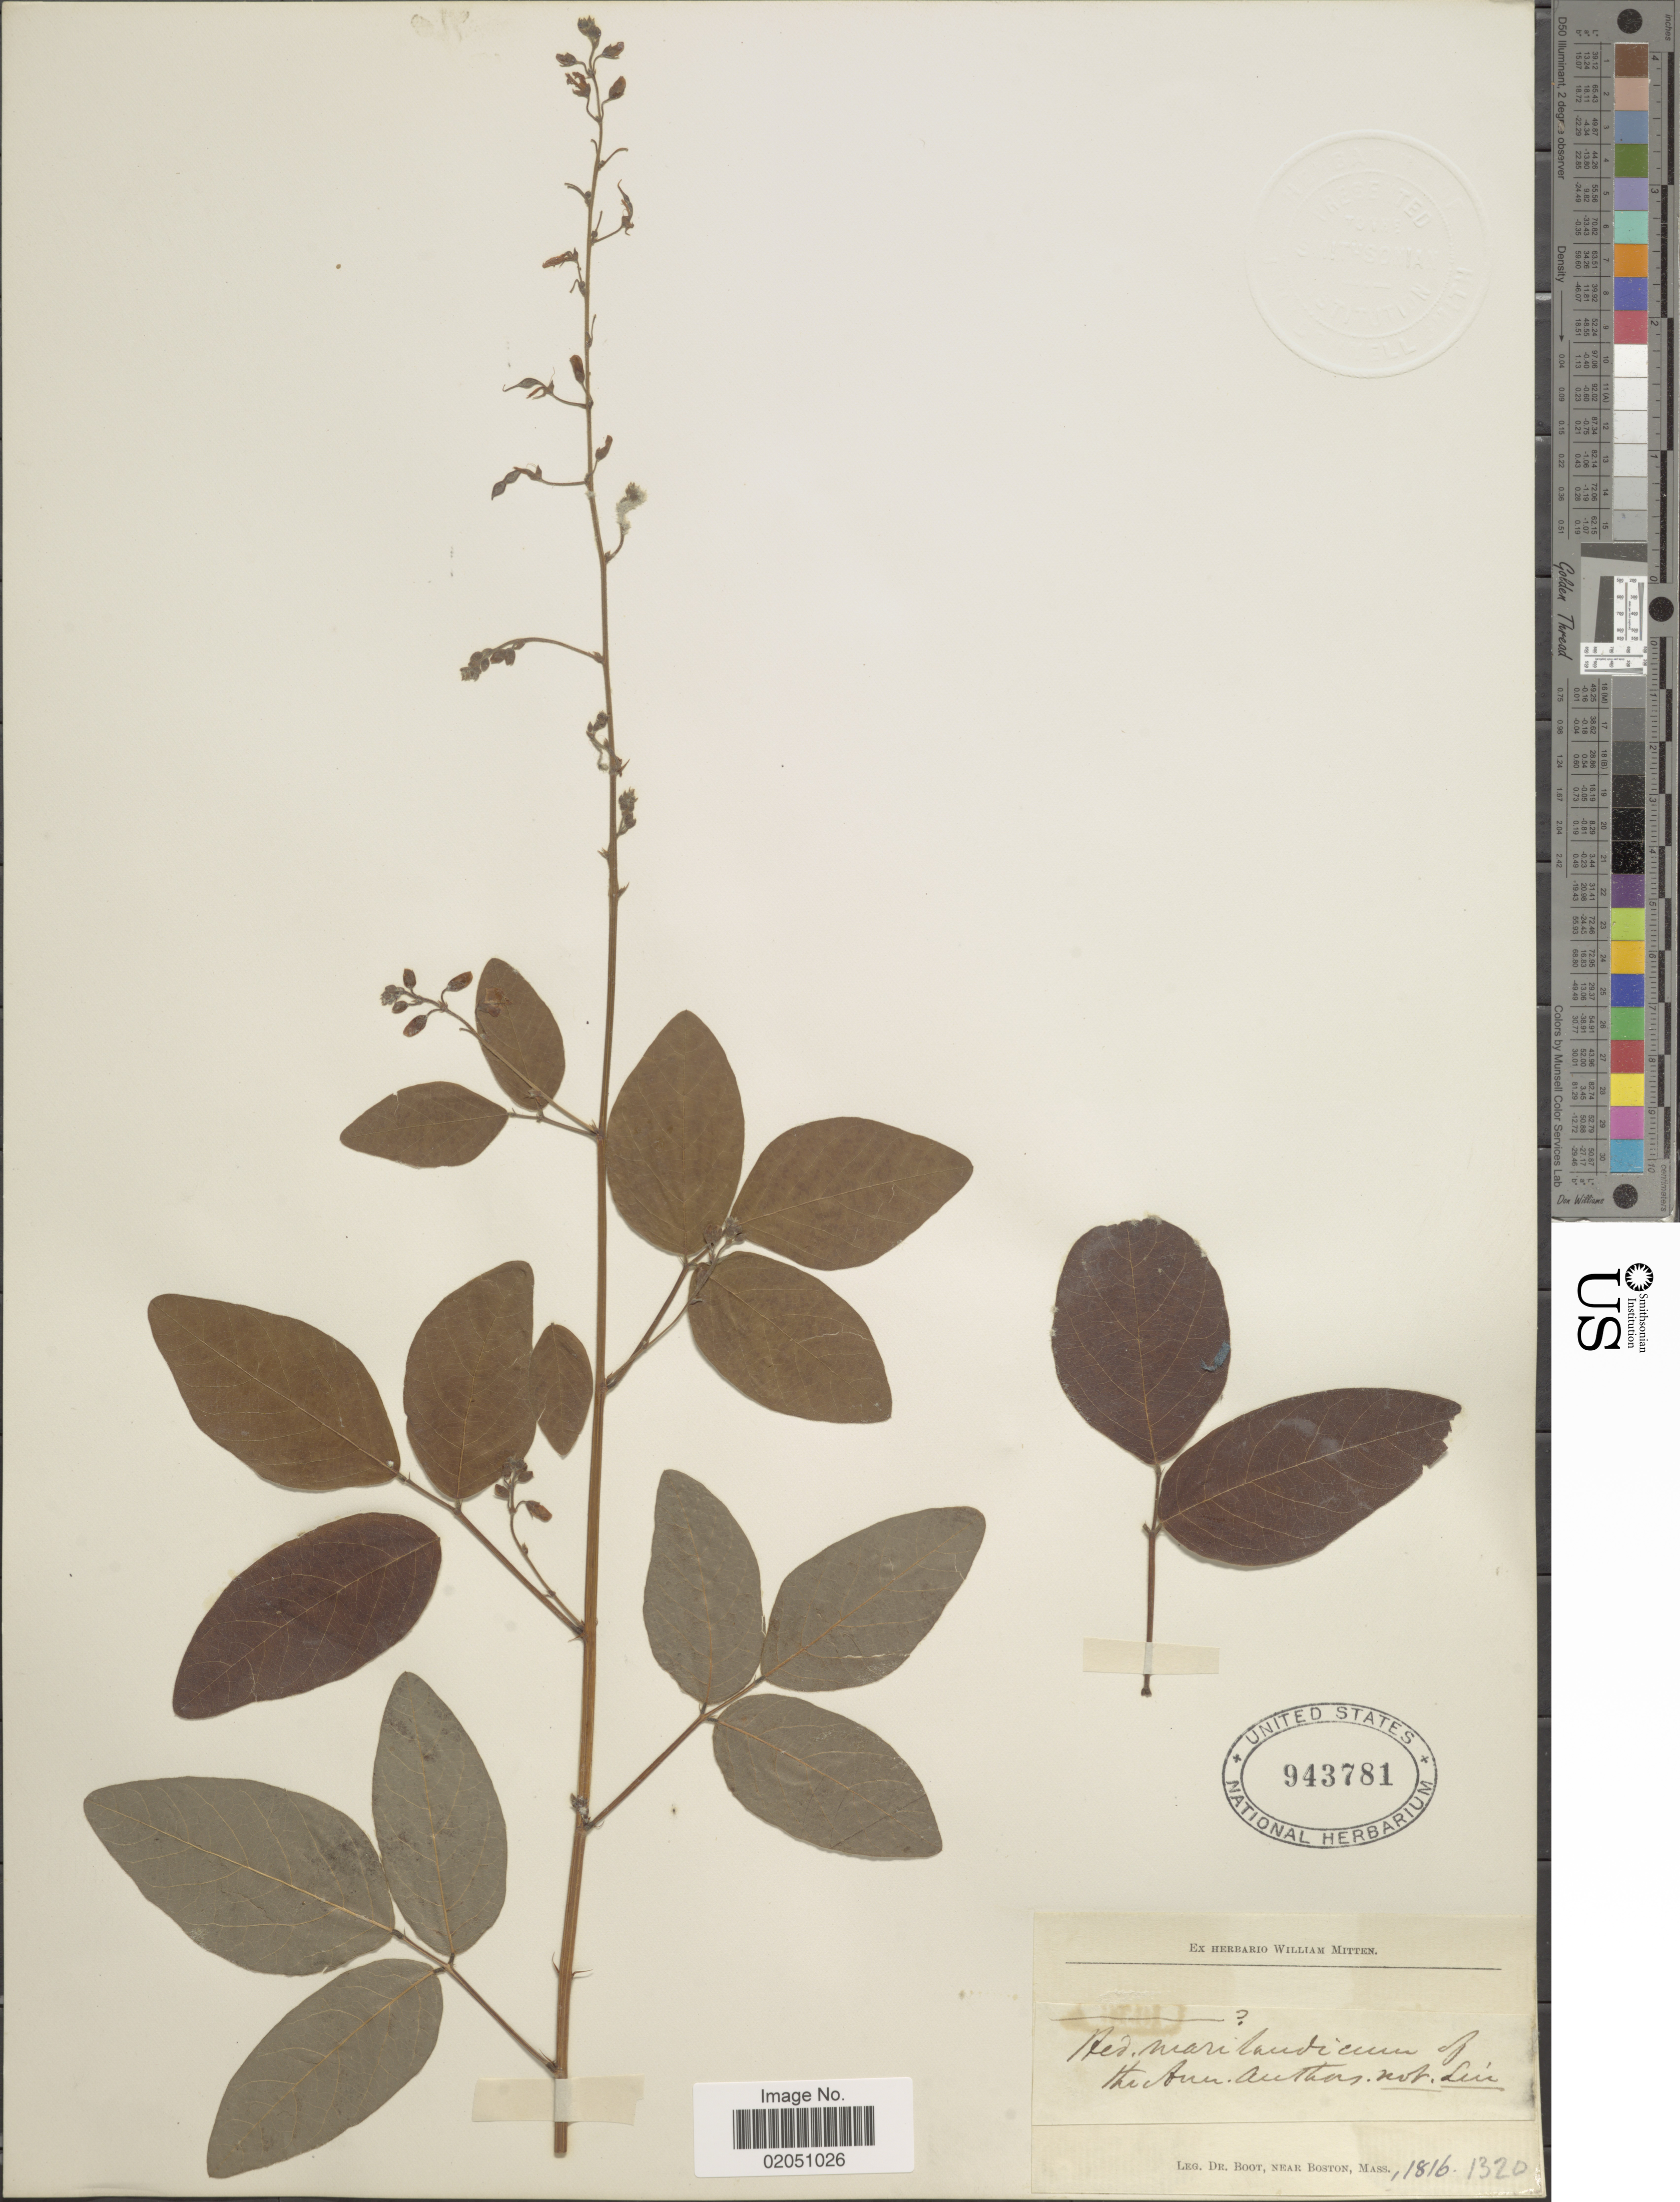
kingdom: Plantae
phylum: Tracheophyta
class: Magnoliopsida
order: Fabales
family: Fabaceae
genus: Desmodium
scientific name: Desmodium marilandicum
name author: Darl.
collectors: Boot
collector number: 1320?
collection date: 1816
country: United States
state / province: Massachusetts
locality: Near Boston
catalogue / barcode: US 943781